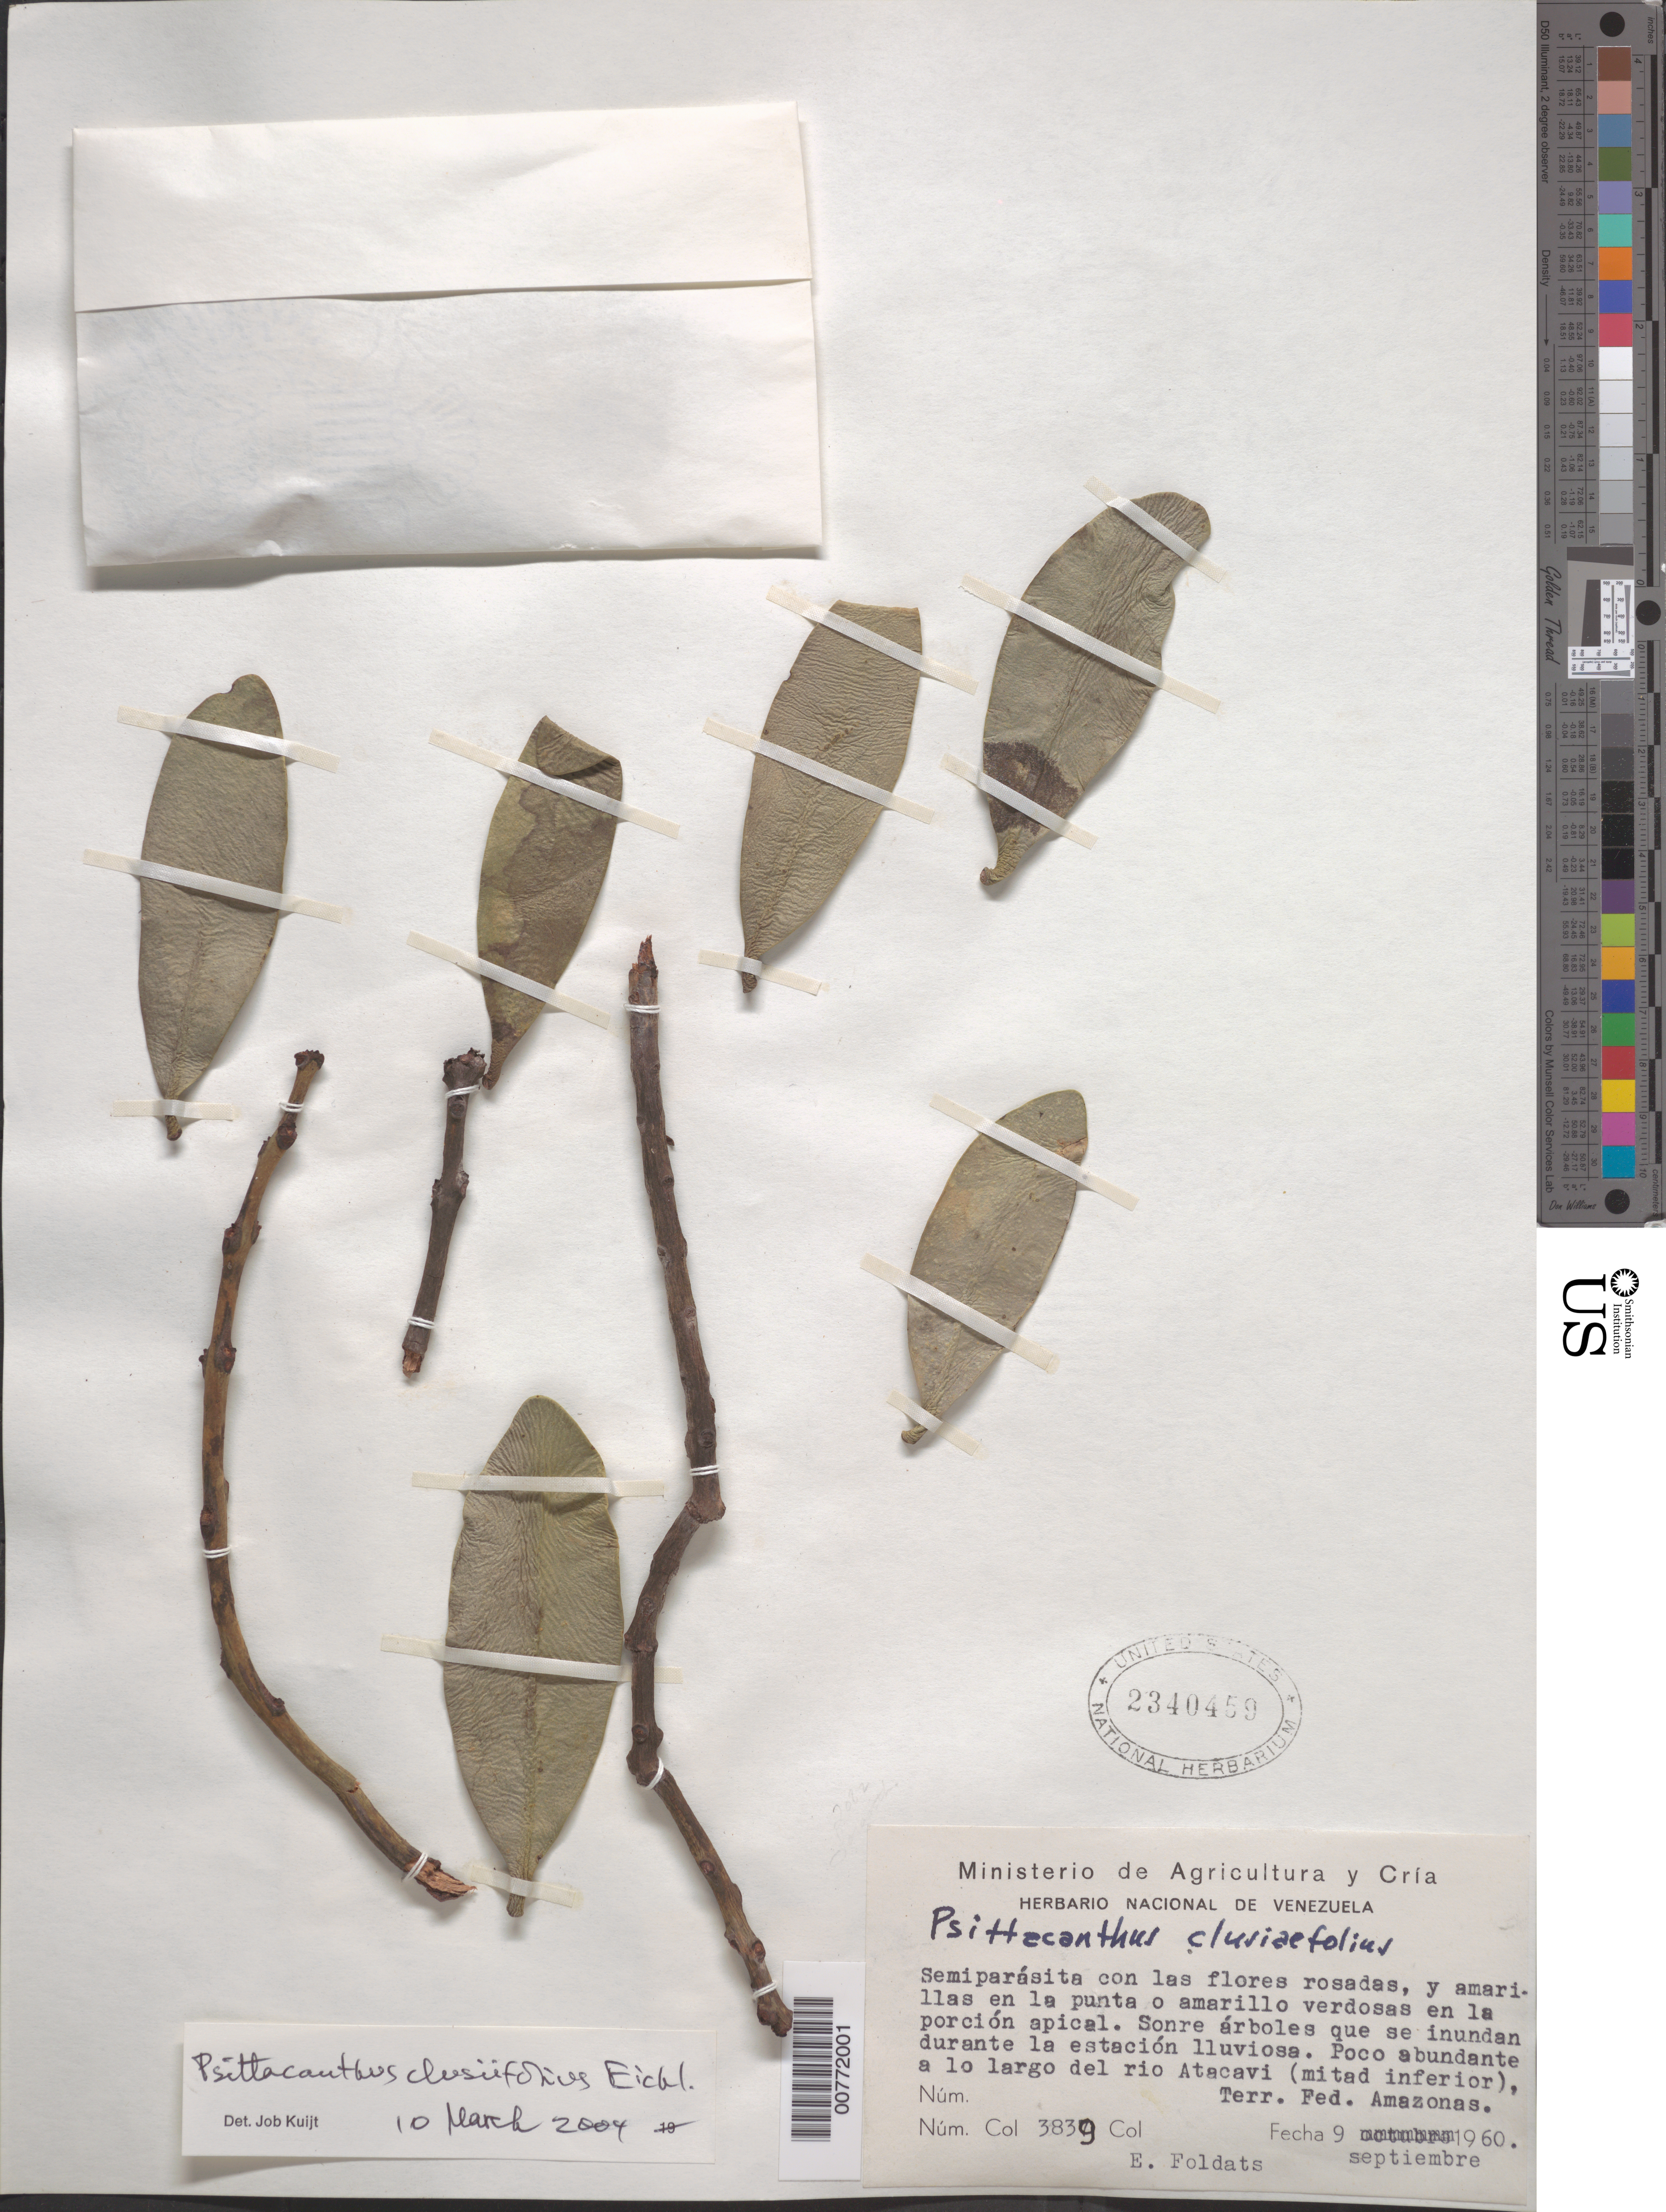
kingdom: Plantae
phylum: Tracheophyta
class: Magnoliopsida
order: Santalales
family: Loranthaceae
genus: Psittacanthus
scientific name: Psittacanthus clusiifolius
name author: Eichler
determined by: Kuijt, Job, (CANADA)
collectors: E. Foldats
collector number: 3839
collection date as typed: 9-Sep-60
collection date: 1960-09-09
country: Venezuela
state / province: Amazonas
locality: Santa Cruz, Río Atabapo, cerca de la decembocadura del Río Atacavi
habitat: Largo del rio Aracavi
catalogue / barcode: US 2340459